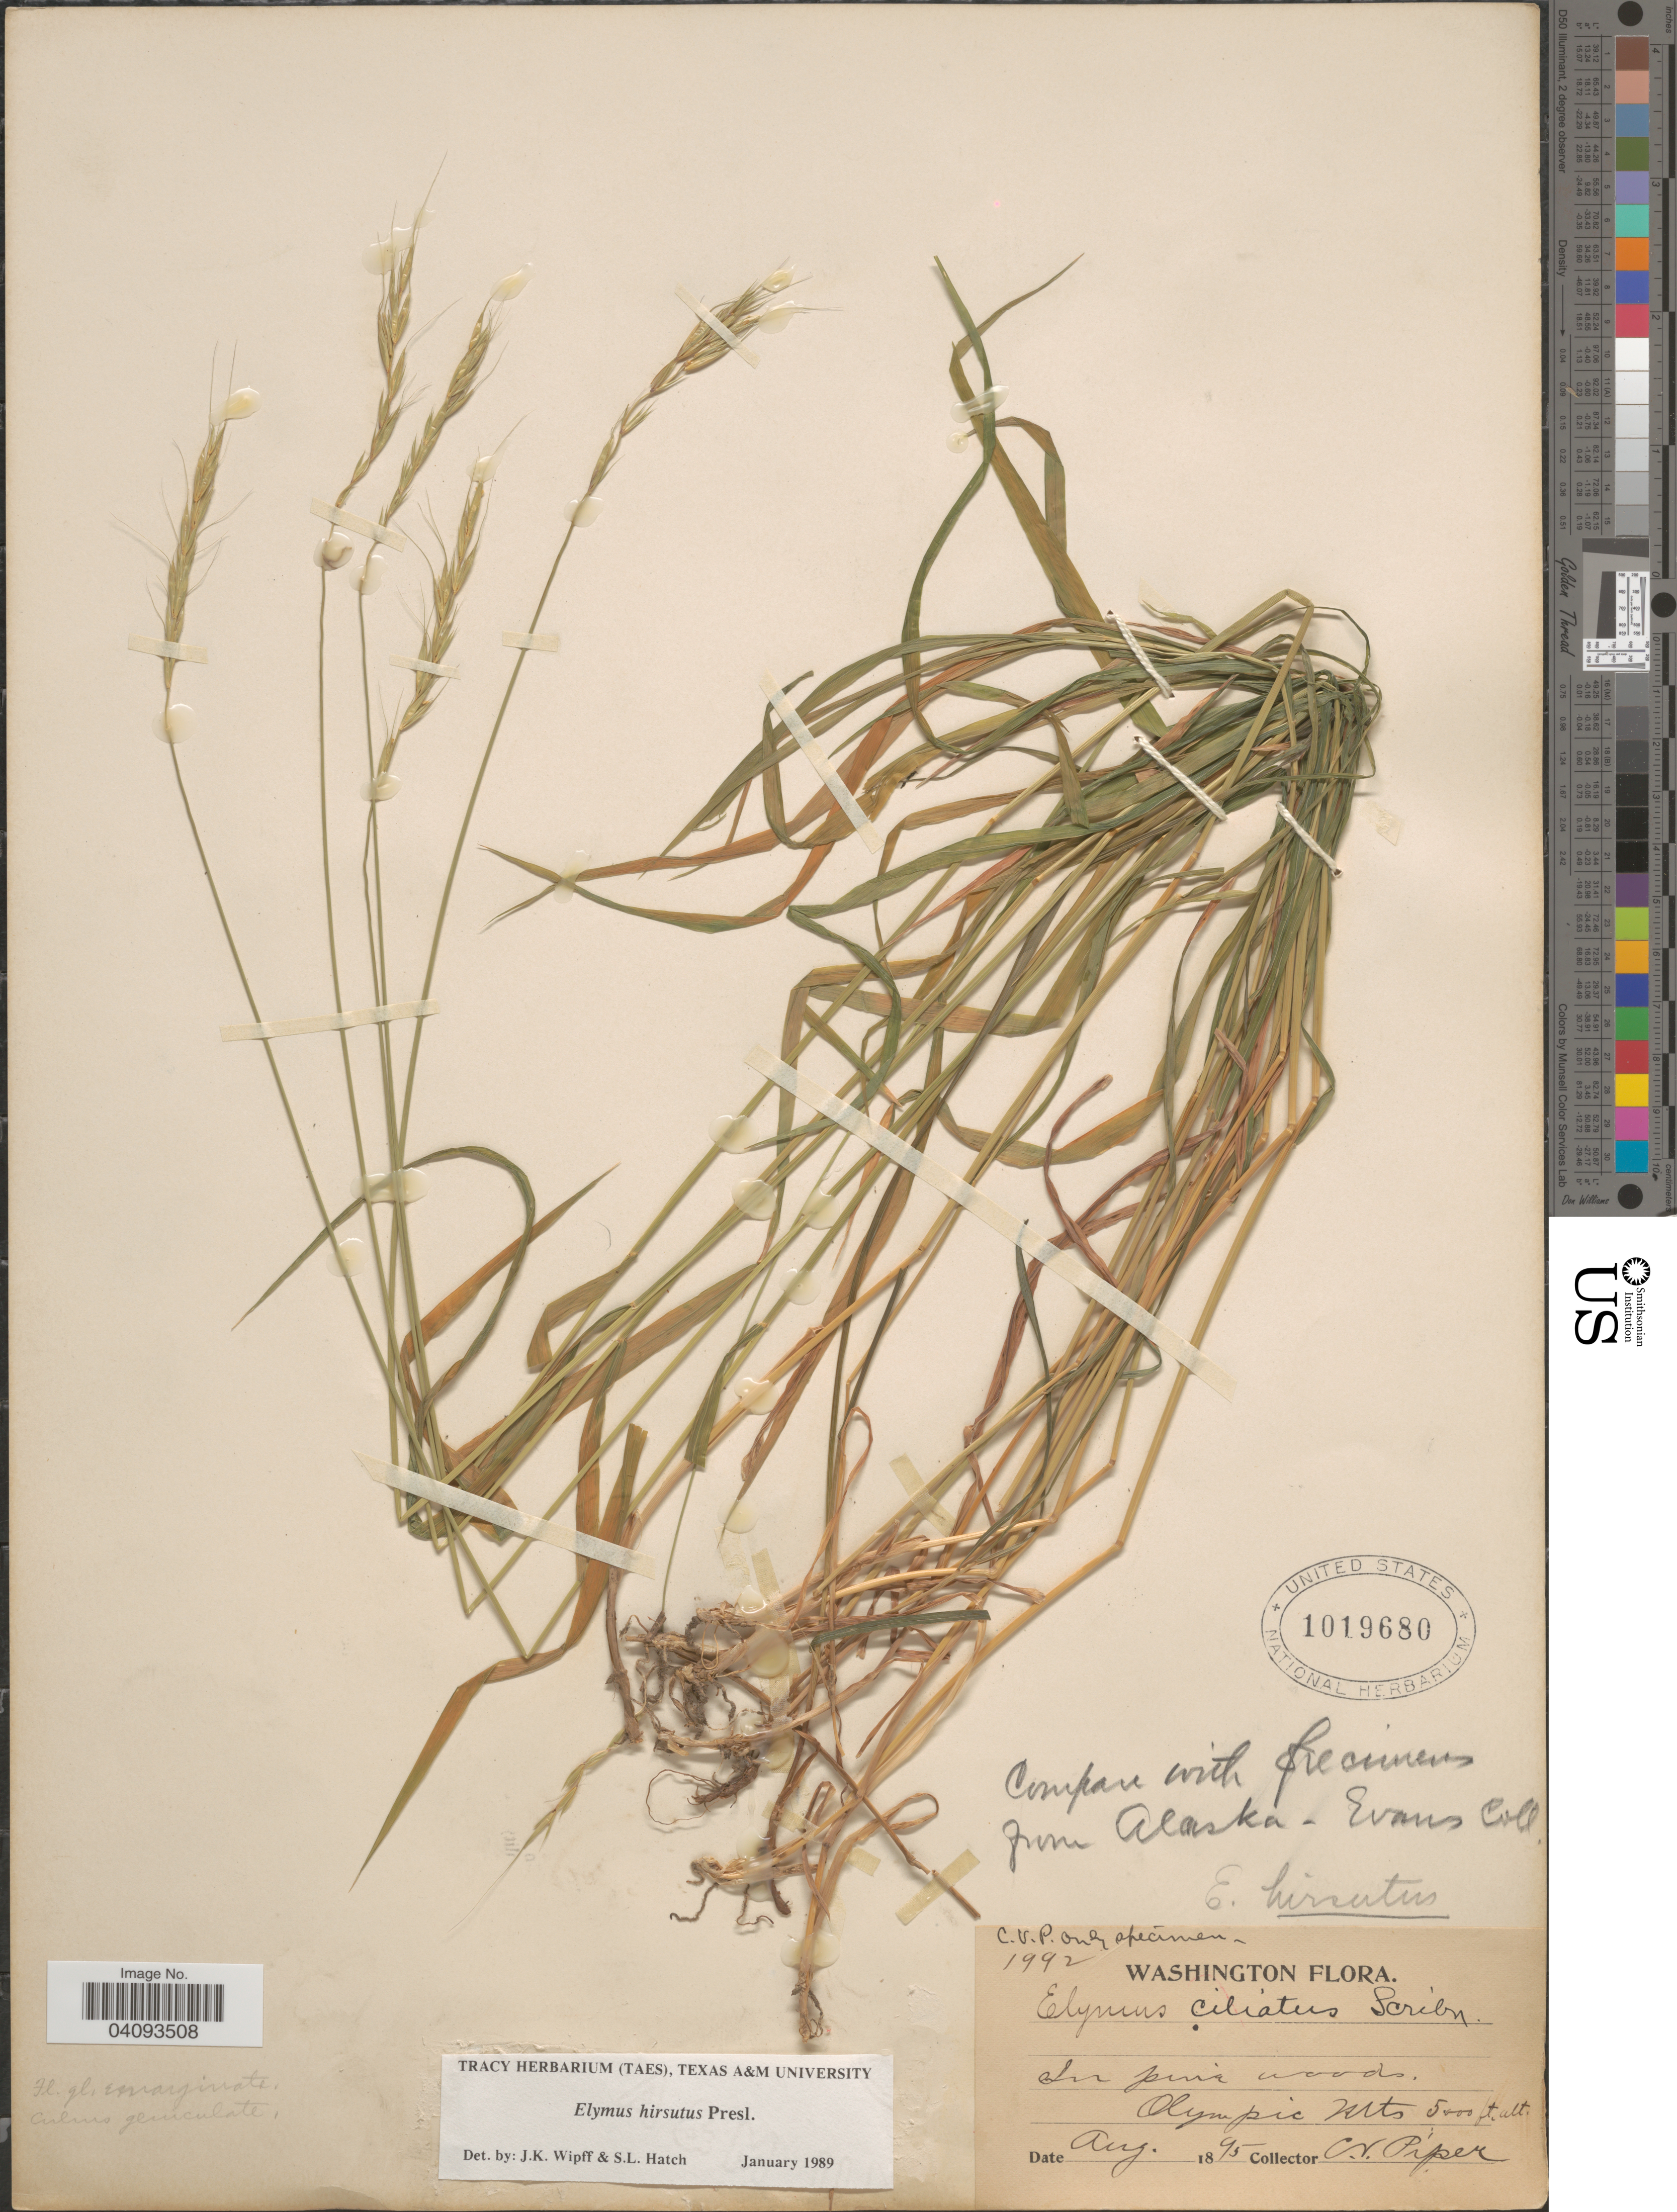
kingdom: Plantae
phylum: Tracheophyta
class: Liliopsida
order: Poales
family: Poaceae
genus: Elymus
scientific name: Elymus hirsutus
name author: J. Presl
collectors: C. V. Piper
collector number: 1992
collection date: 1895-08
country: United States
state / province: Washington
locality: Olympic Mts.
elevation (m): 1524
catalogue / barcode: US 1019680